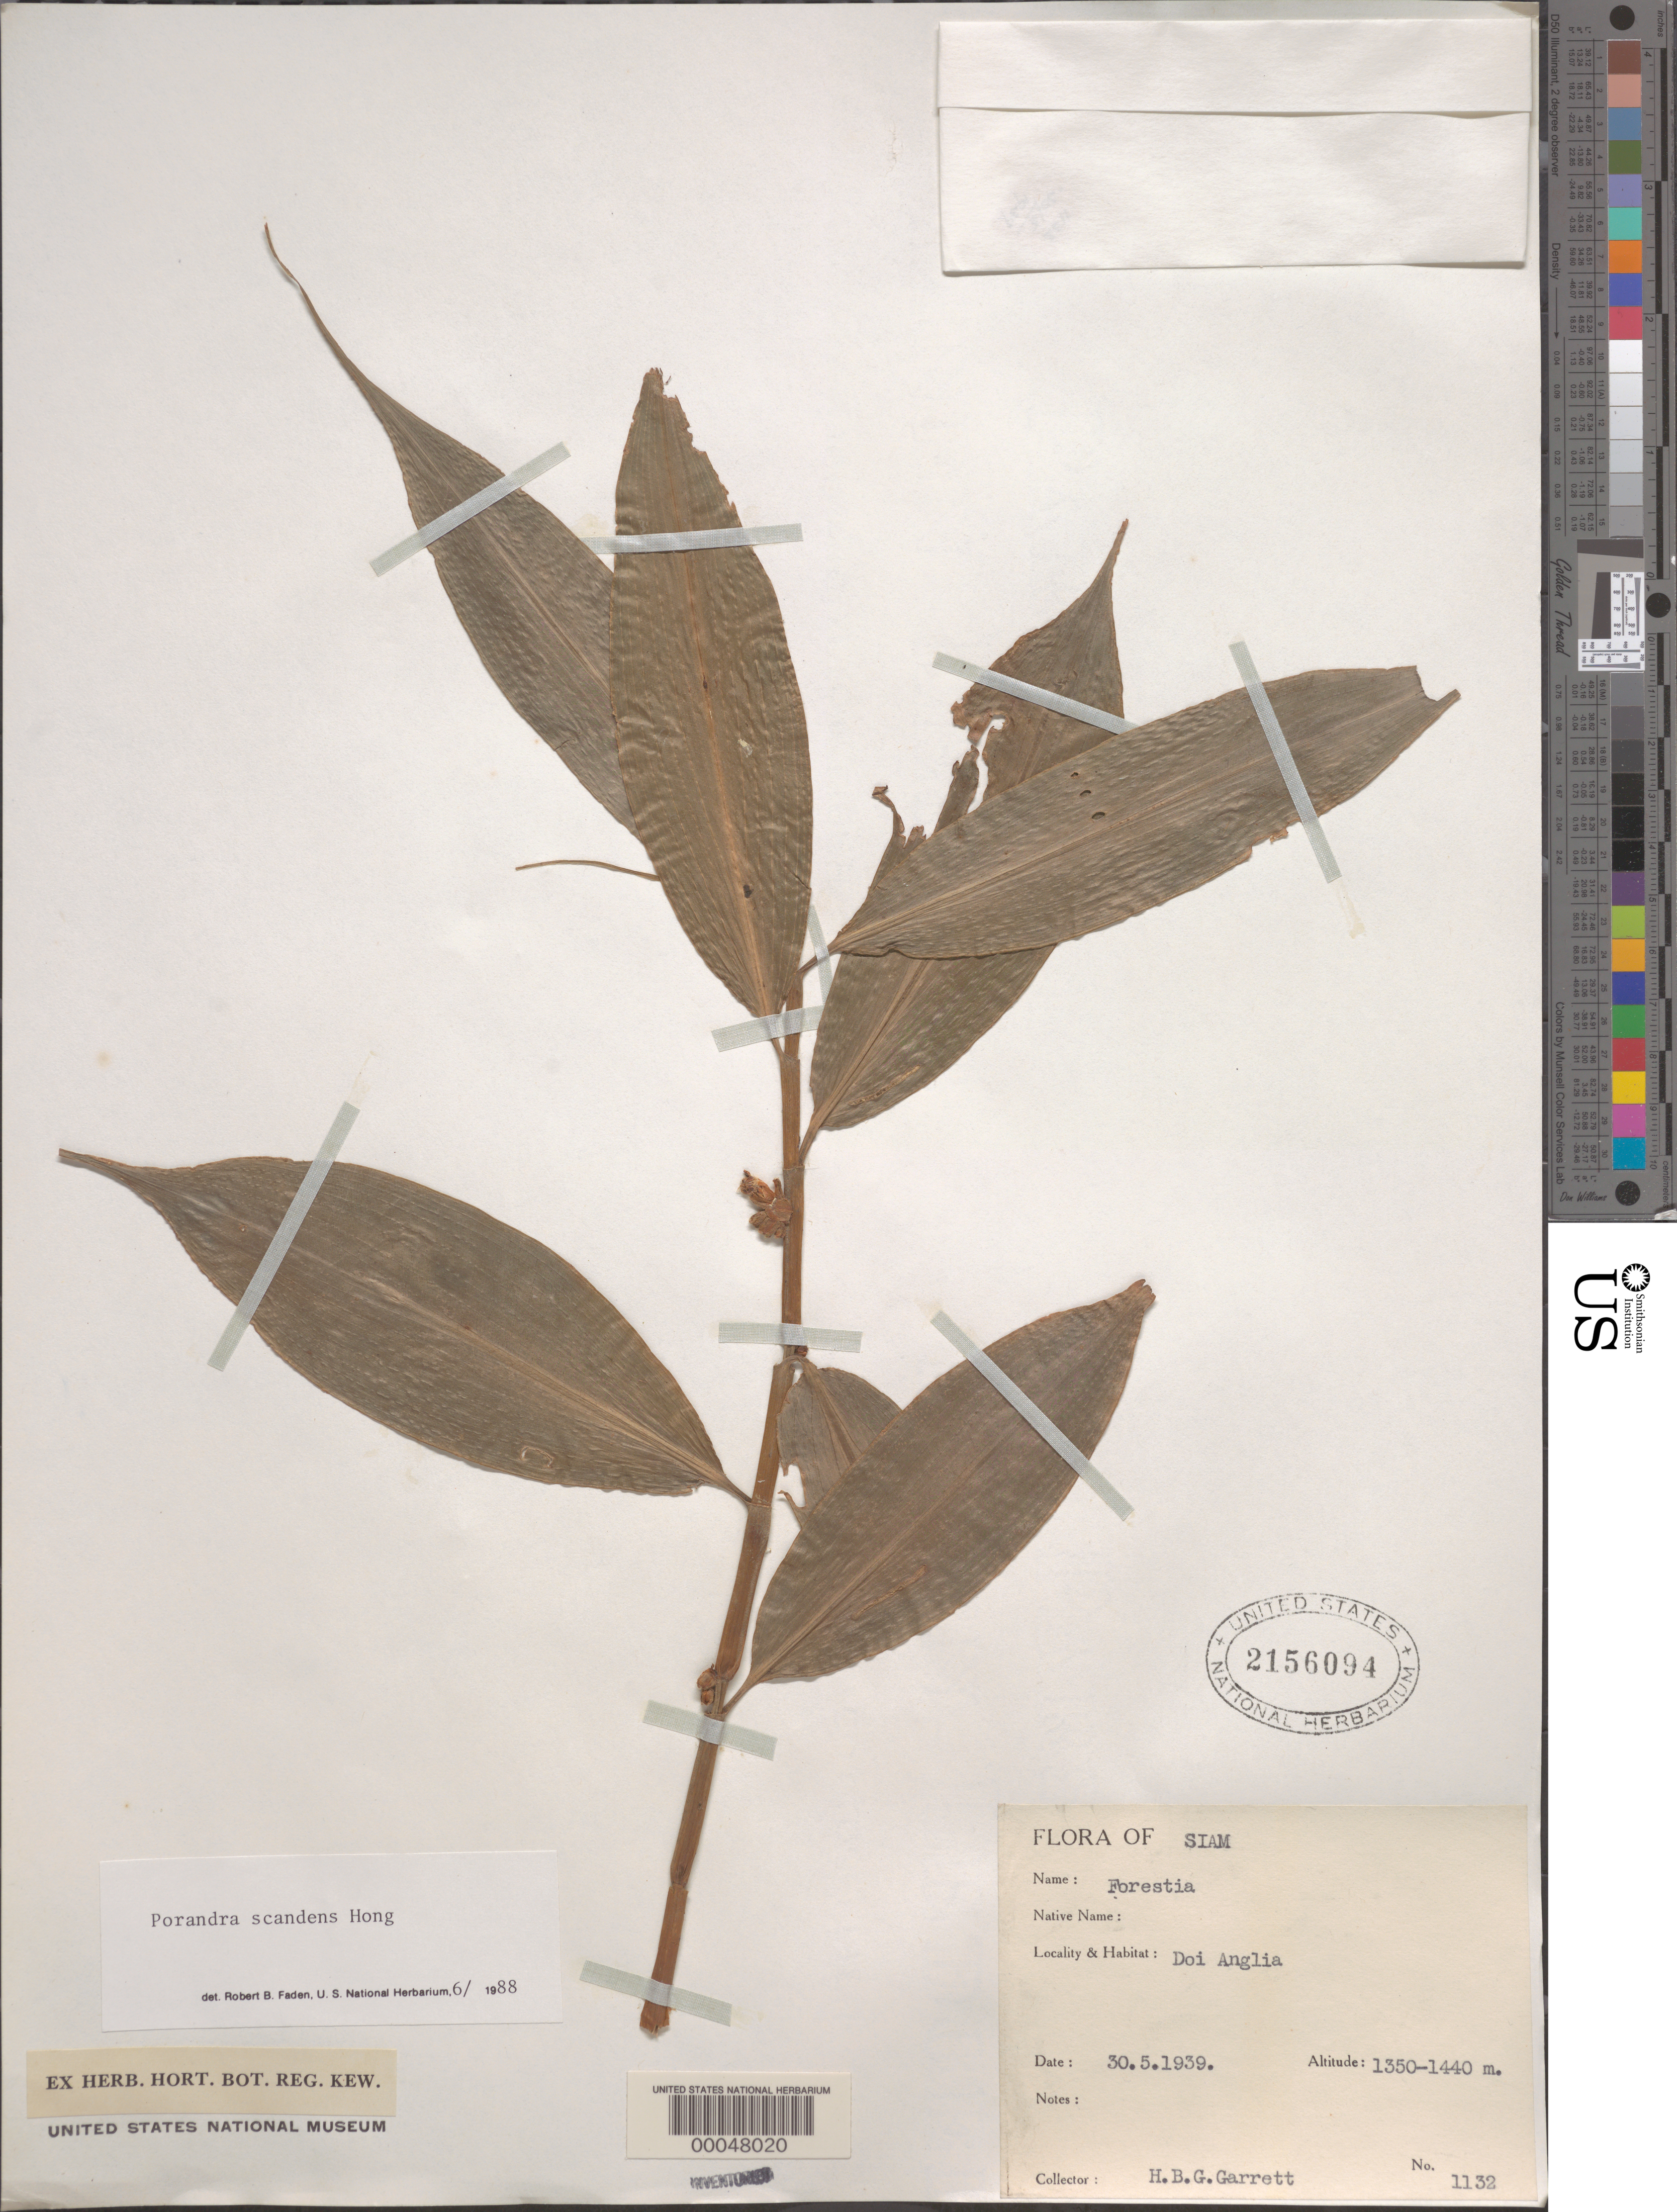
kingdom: Plantae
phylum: Tracheophyta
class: Liliopsida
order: Commelinales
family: Commelinaceae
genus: Porandra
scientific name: Porandra scandens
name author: D.Y. Hong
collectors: H. Garrett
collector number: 1132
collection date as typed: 30 May 1939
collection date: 1939-05-30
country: Thailand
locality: Doi anglia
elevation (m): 1350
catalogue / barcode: US 2156094